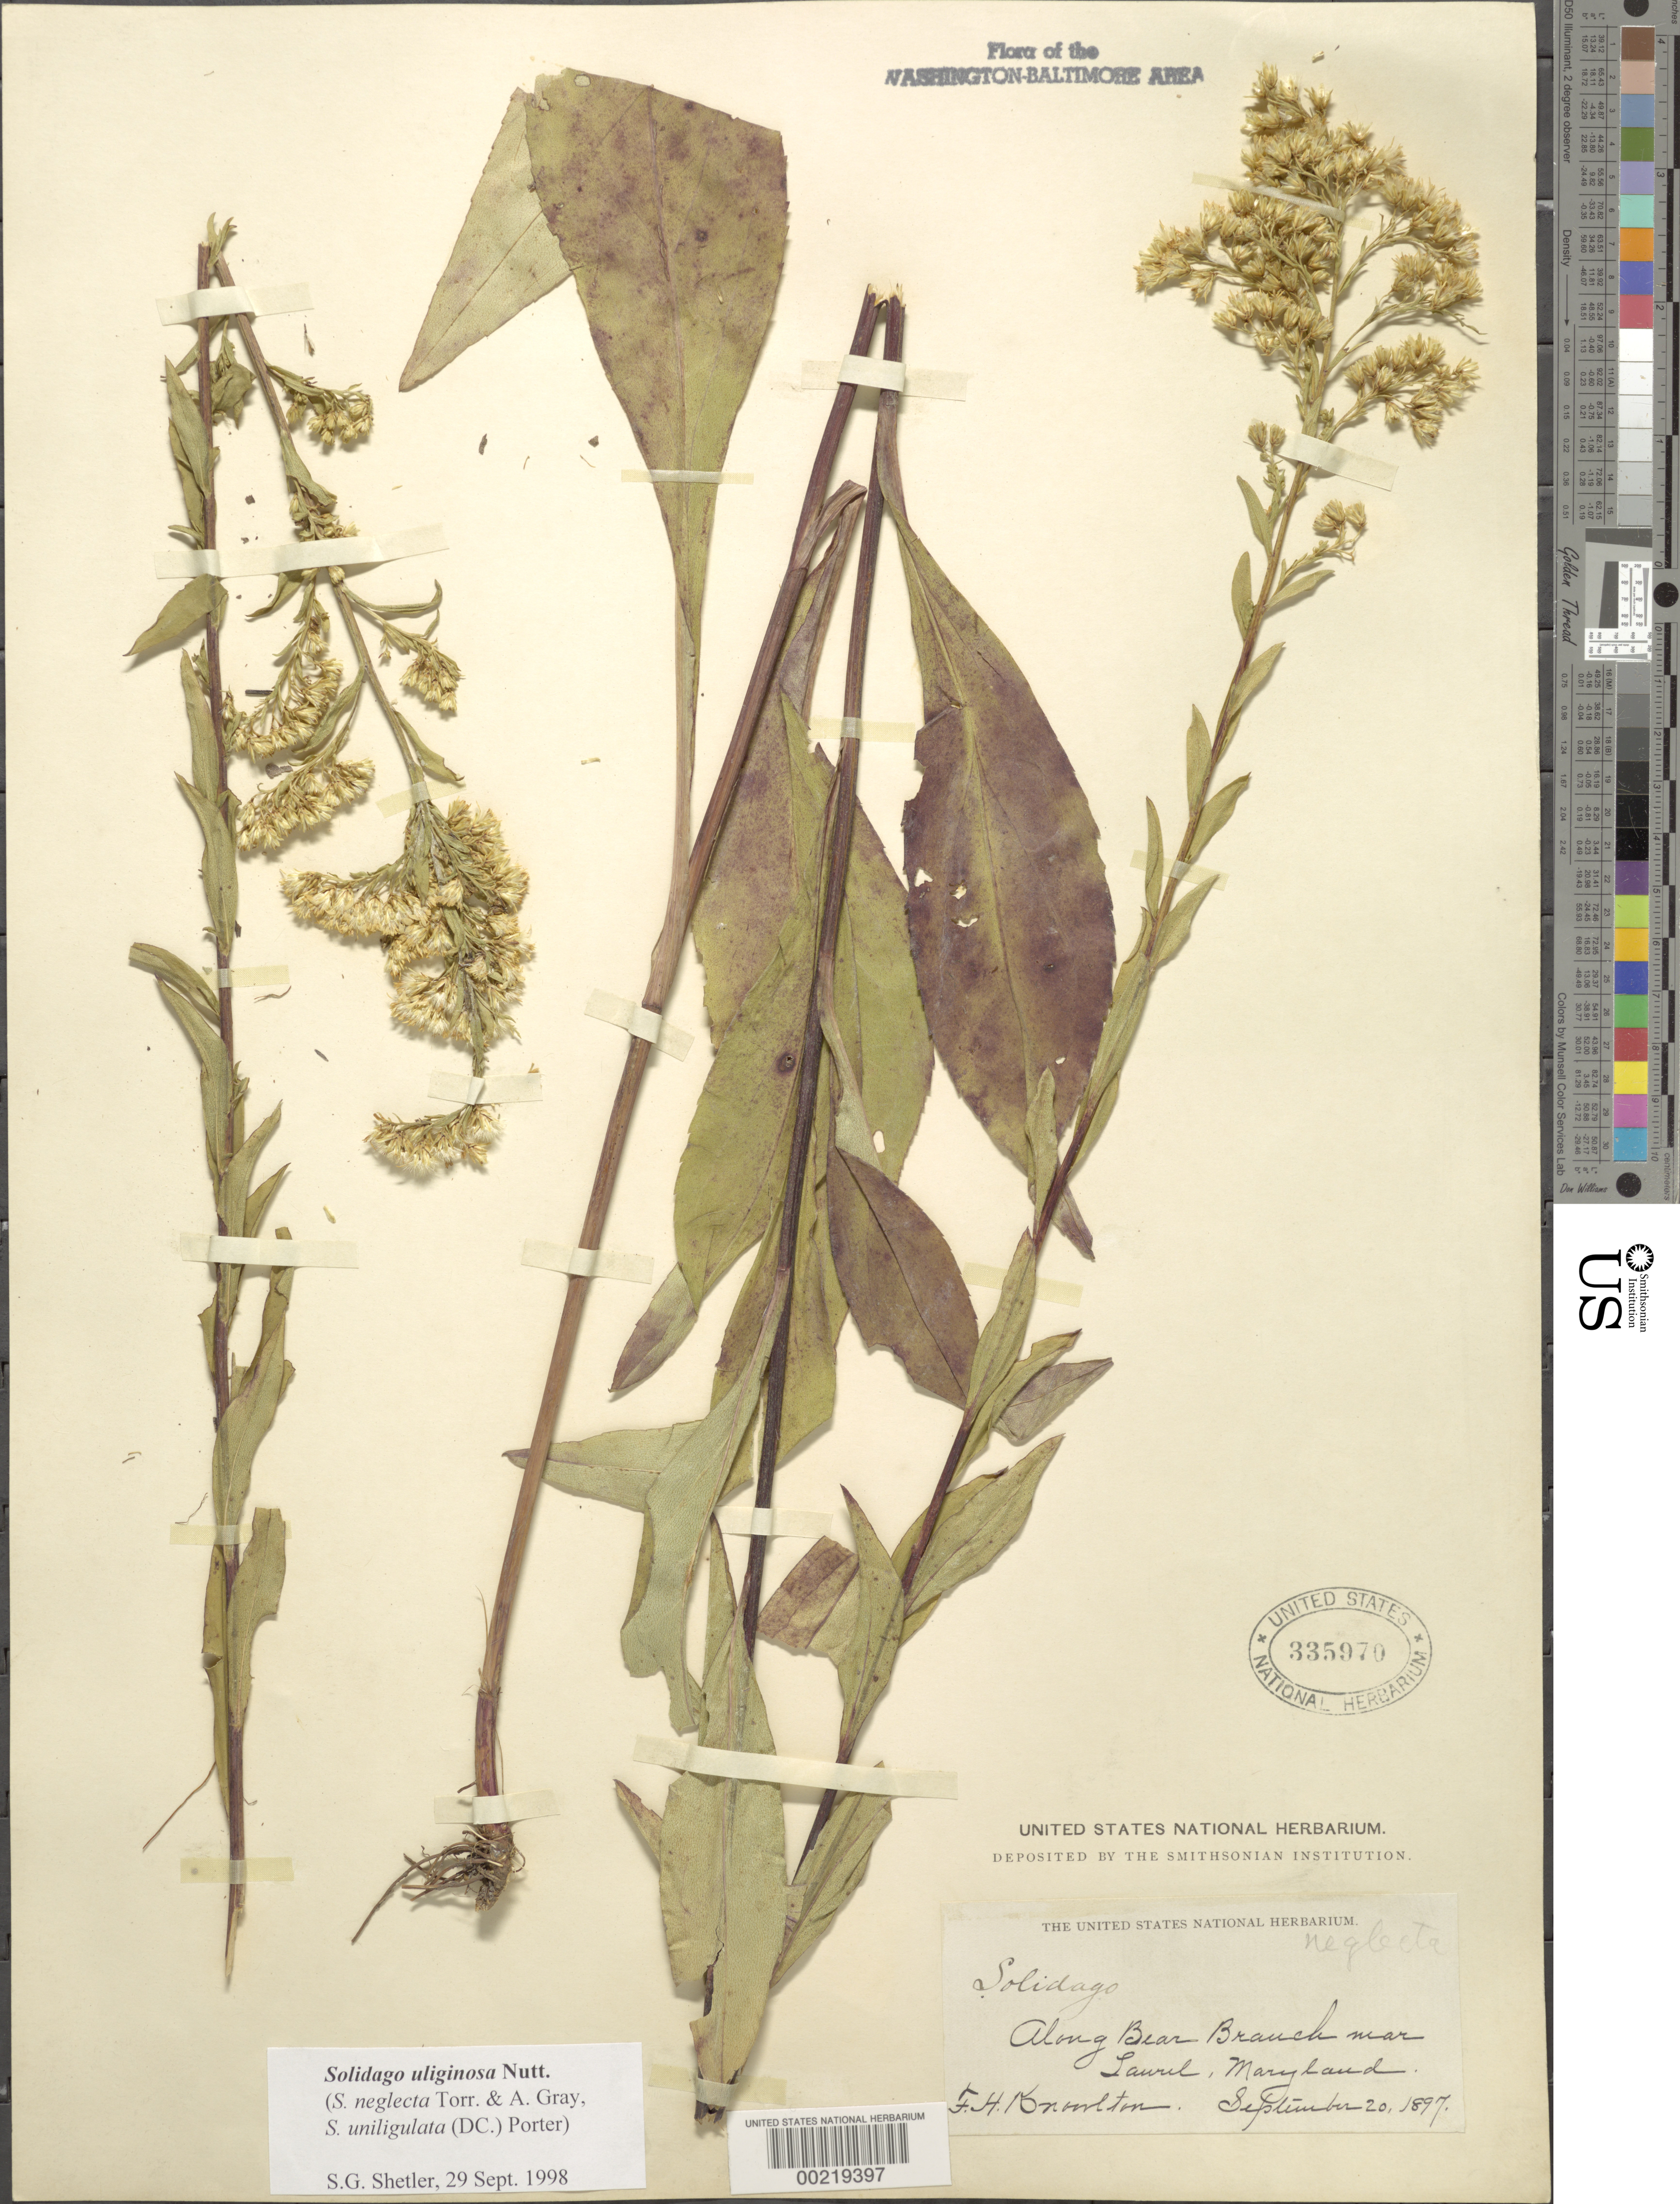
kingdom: Plantae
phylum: Tracheophyta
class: Magnoliopsida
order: Asterales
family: Asteraceae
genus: Solidago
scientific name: Solidago uliginosa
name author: Nutt.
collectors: F. H. Knowlton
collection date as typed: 20 Sep 1897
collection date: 1897-09-20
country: United States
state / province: Maryland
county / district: Prince George's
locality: Bear Branch near Laurel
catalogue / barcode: US 335970